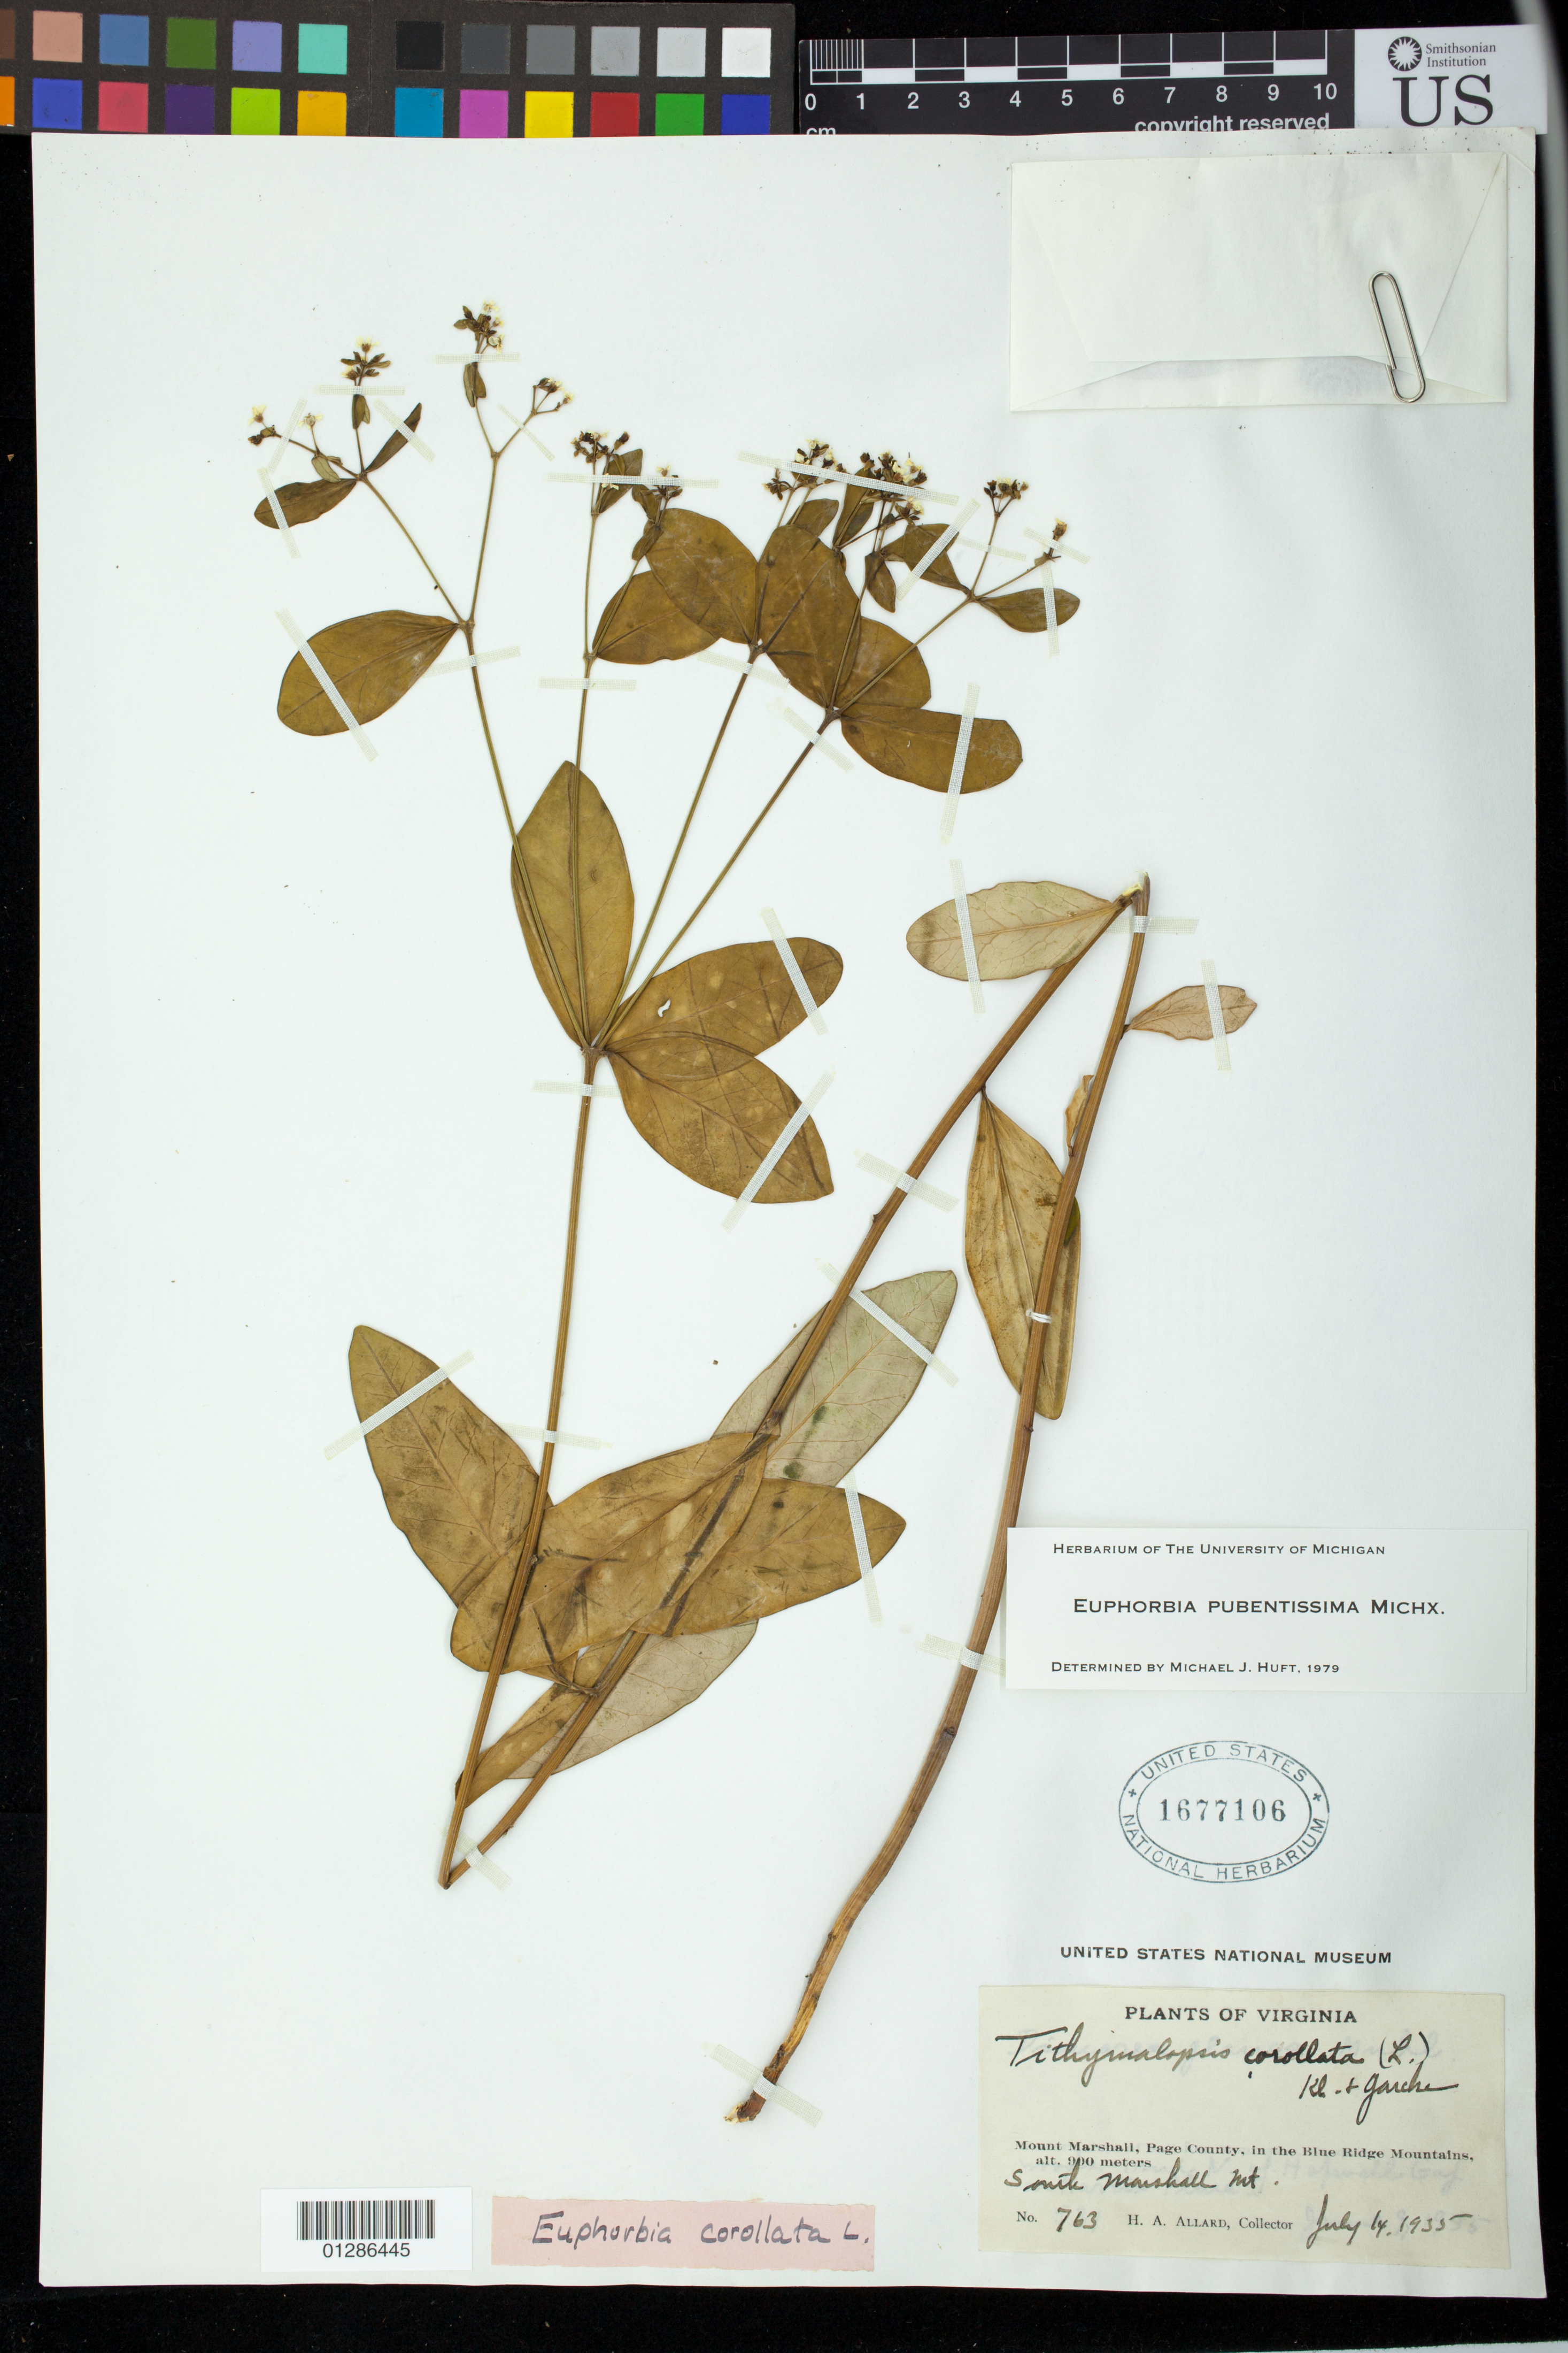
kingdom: Plantae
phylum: Tracheophyta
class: Magnoliopsida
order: Malpighiales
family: Euphorbiaceae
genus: Euphorbia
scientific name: Euphorbia pubentissima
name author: Michx.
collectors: H. A. Allard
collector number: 763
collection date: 1935-07-14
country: United States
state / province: Virginia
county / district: Page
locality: South Mount Marshall in the Blue Ridge Mountains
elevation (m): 900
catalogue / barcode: US 1677106